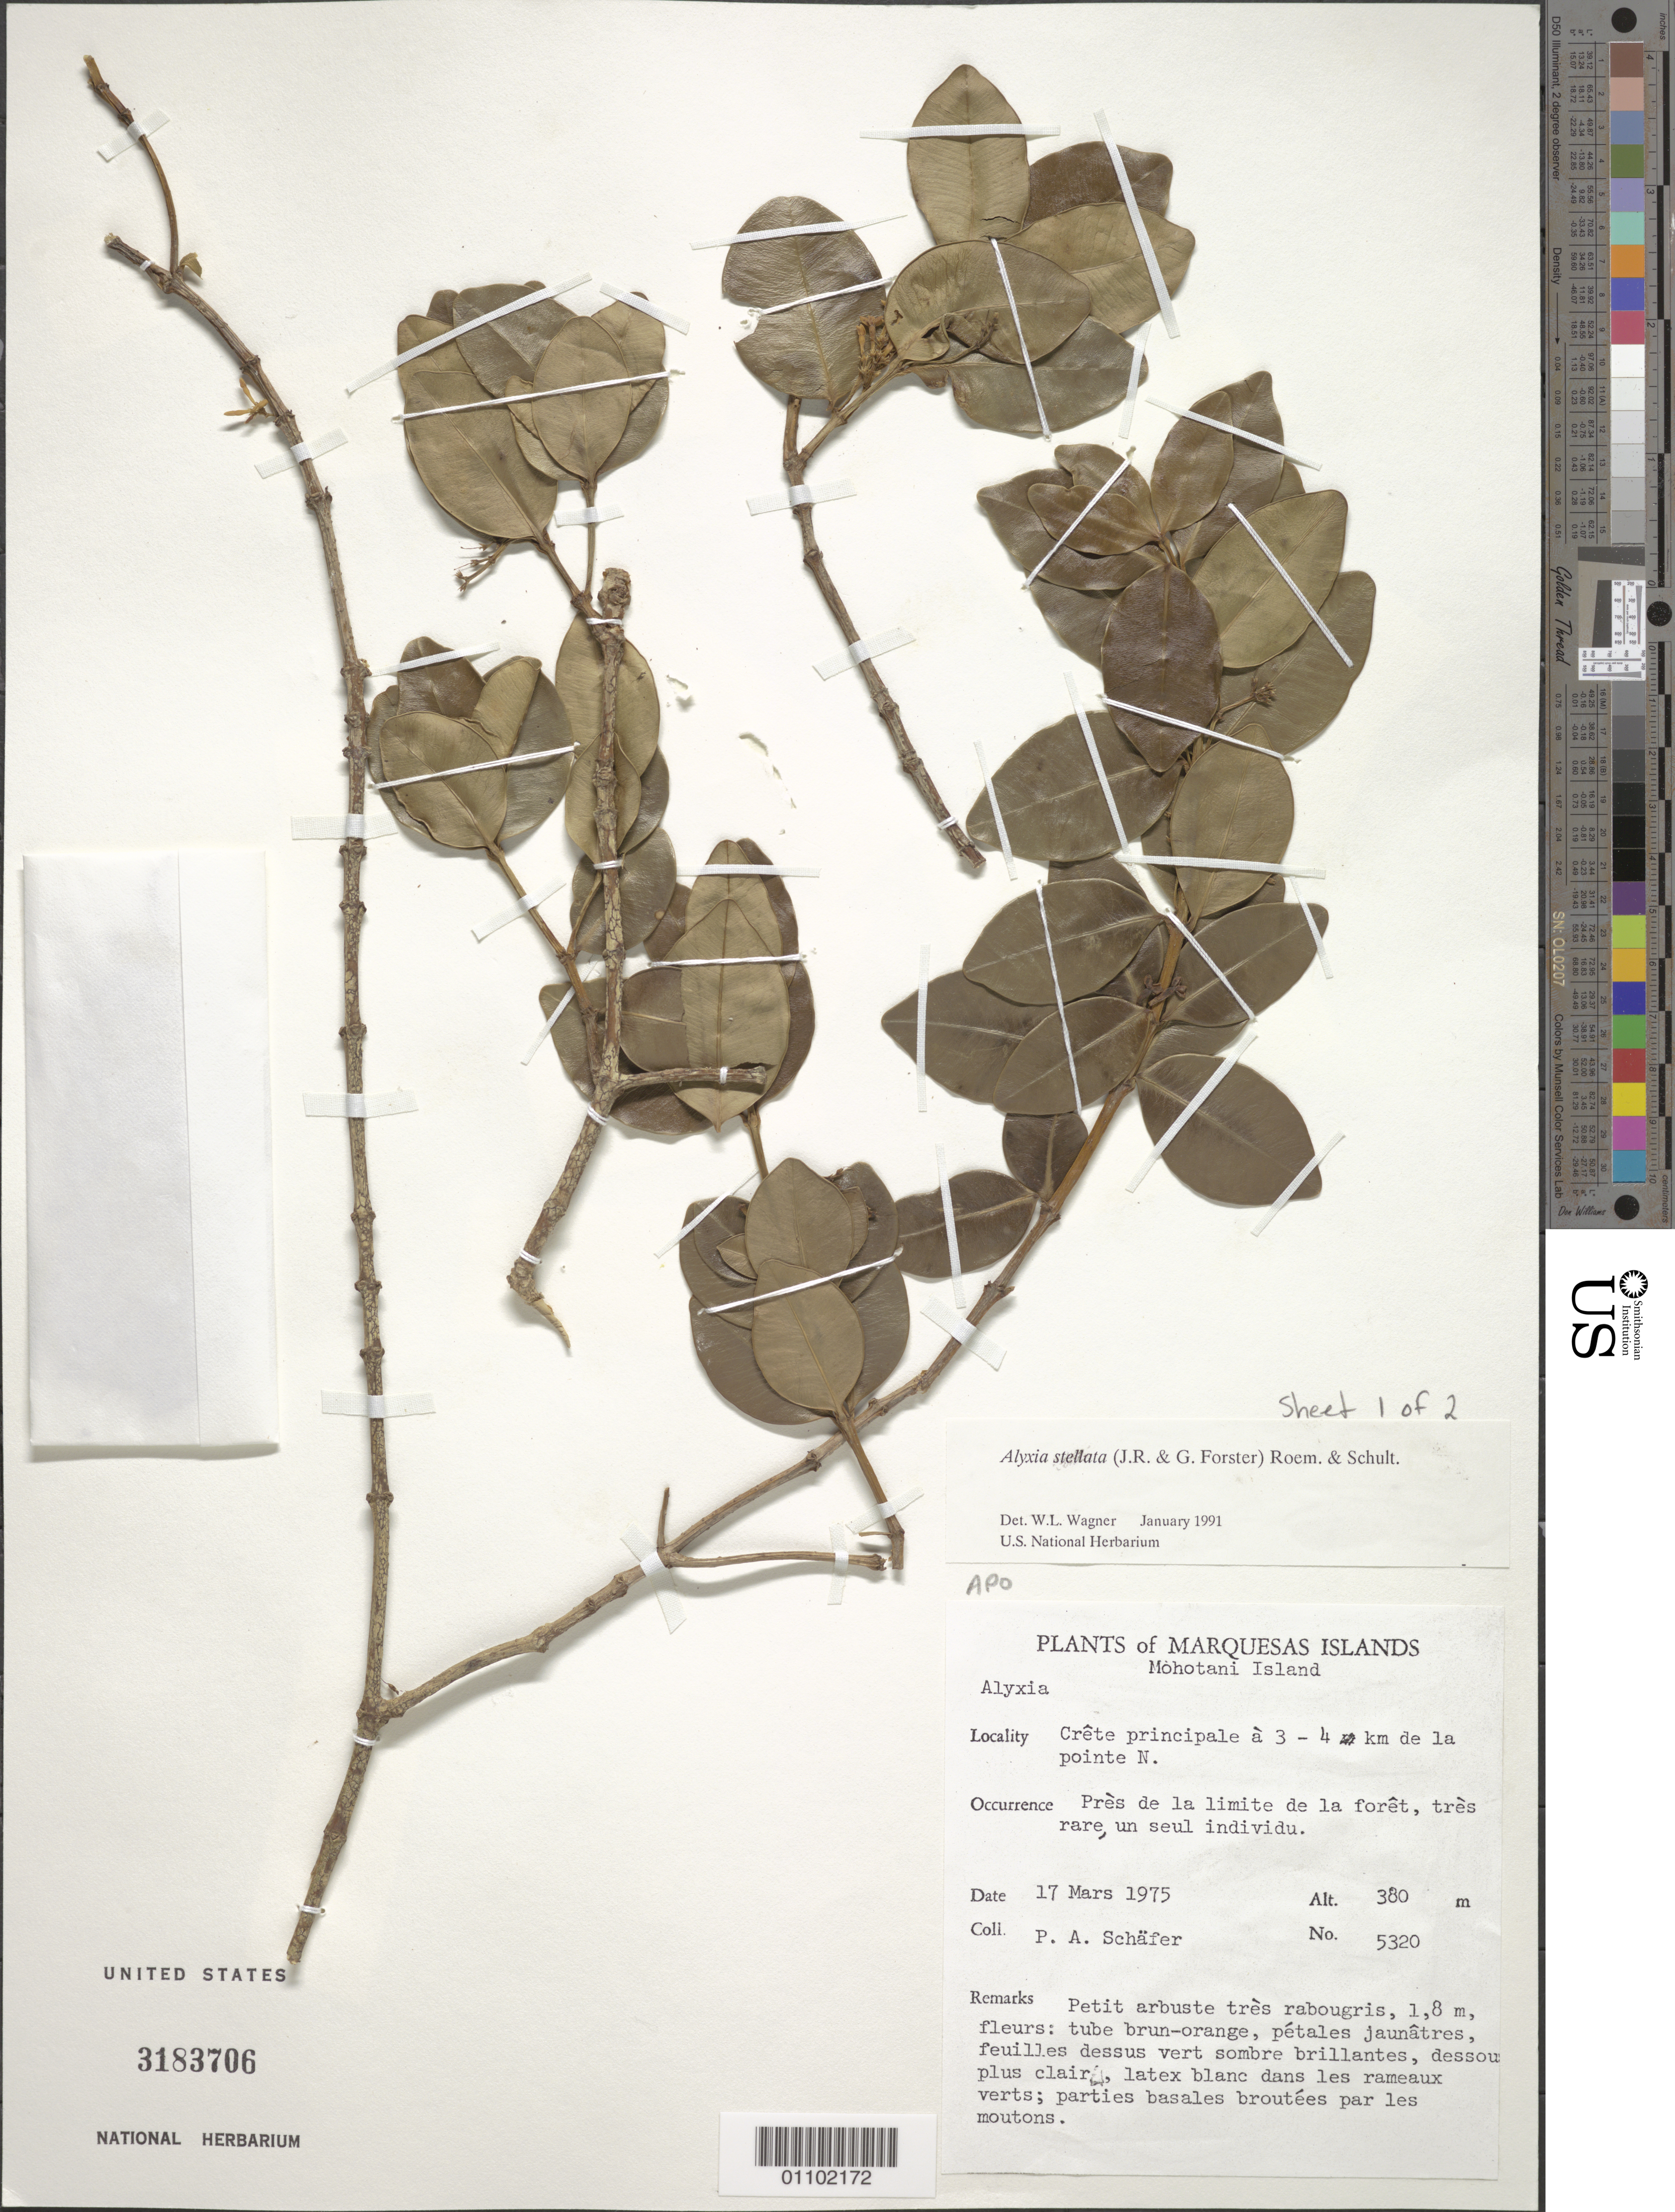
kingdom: Plantae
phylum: Tracheophyta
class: Magnoliopsida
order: Gentianales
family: Apocynaceae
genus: Alyxia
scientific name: Alyxia stellata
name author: (J.R. Forst. & G. Forst.) Roem. & Schult.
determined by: Wagner, W. L., (BOT), Smithsonian Institution - National Museum of Natural History (UNITED STATES)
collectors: P. A. Schäfer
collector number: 5320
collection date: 1975-03-17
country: French Polynesia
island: Mohotani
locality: crête principale à 3-4 km de la pointe N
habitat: Près de la limite de la fôret, très rare, un seul individu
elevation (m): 380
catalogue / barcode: US 3183706